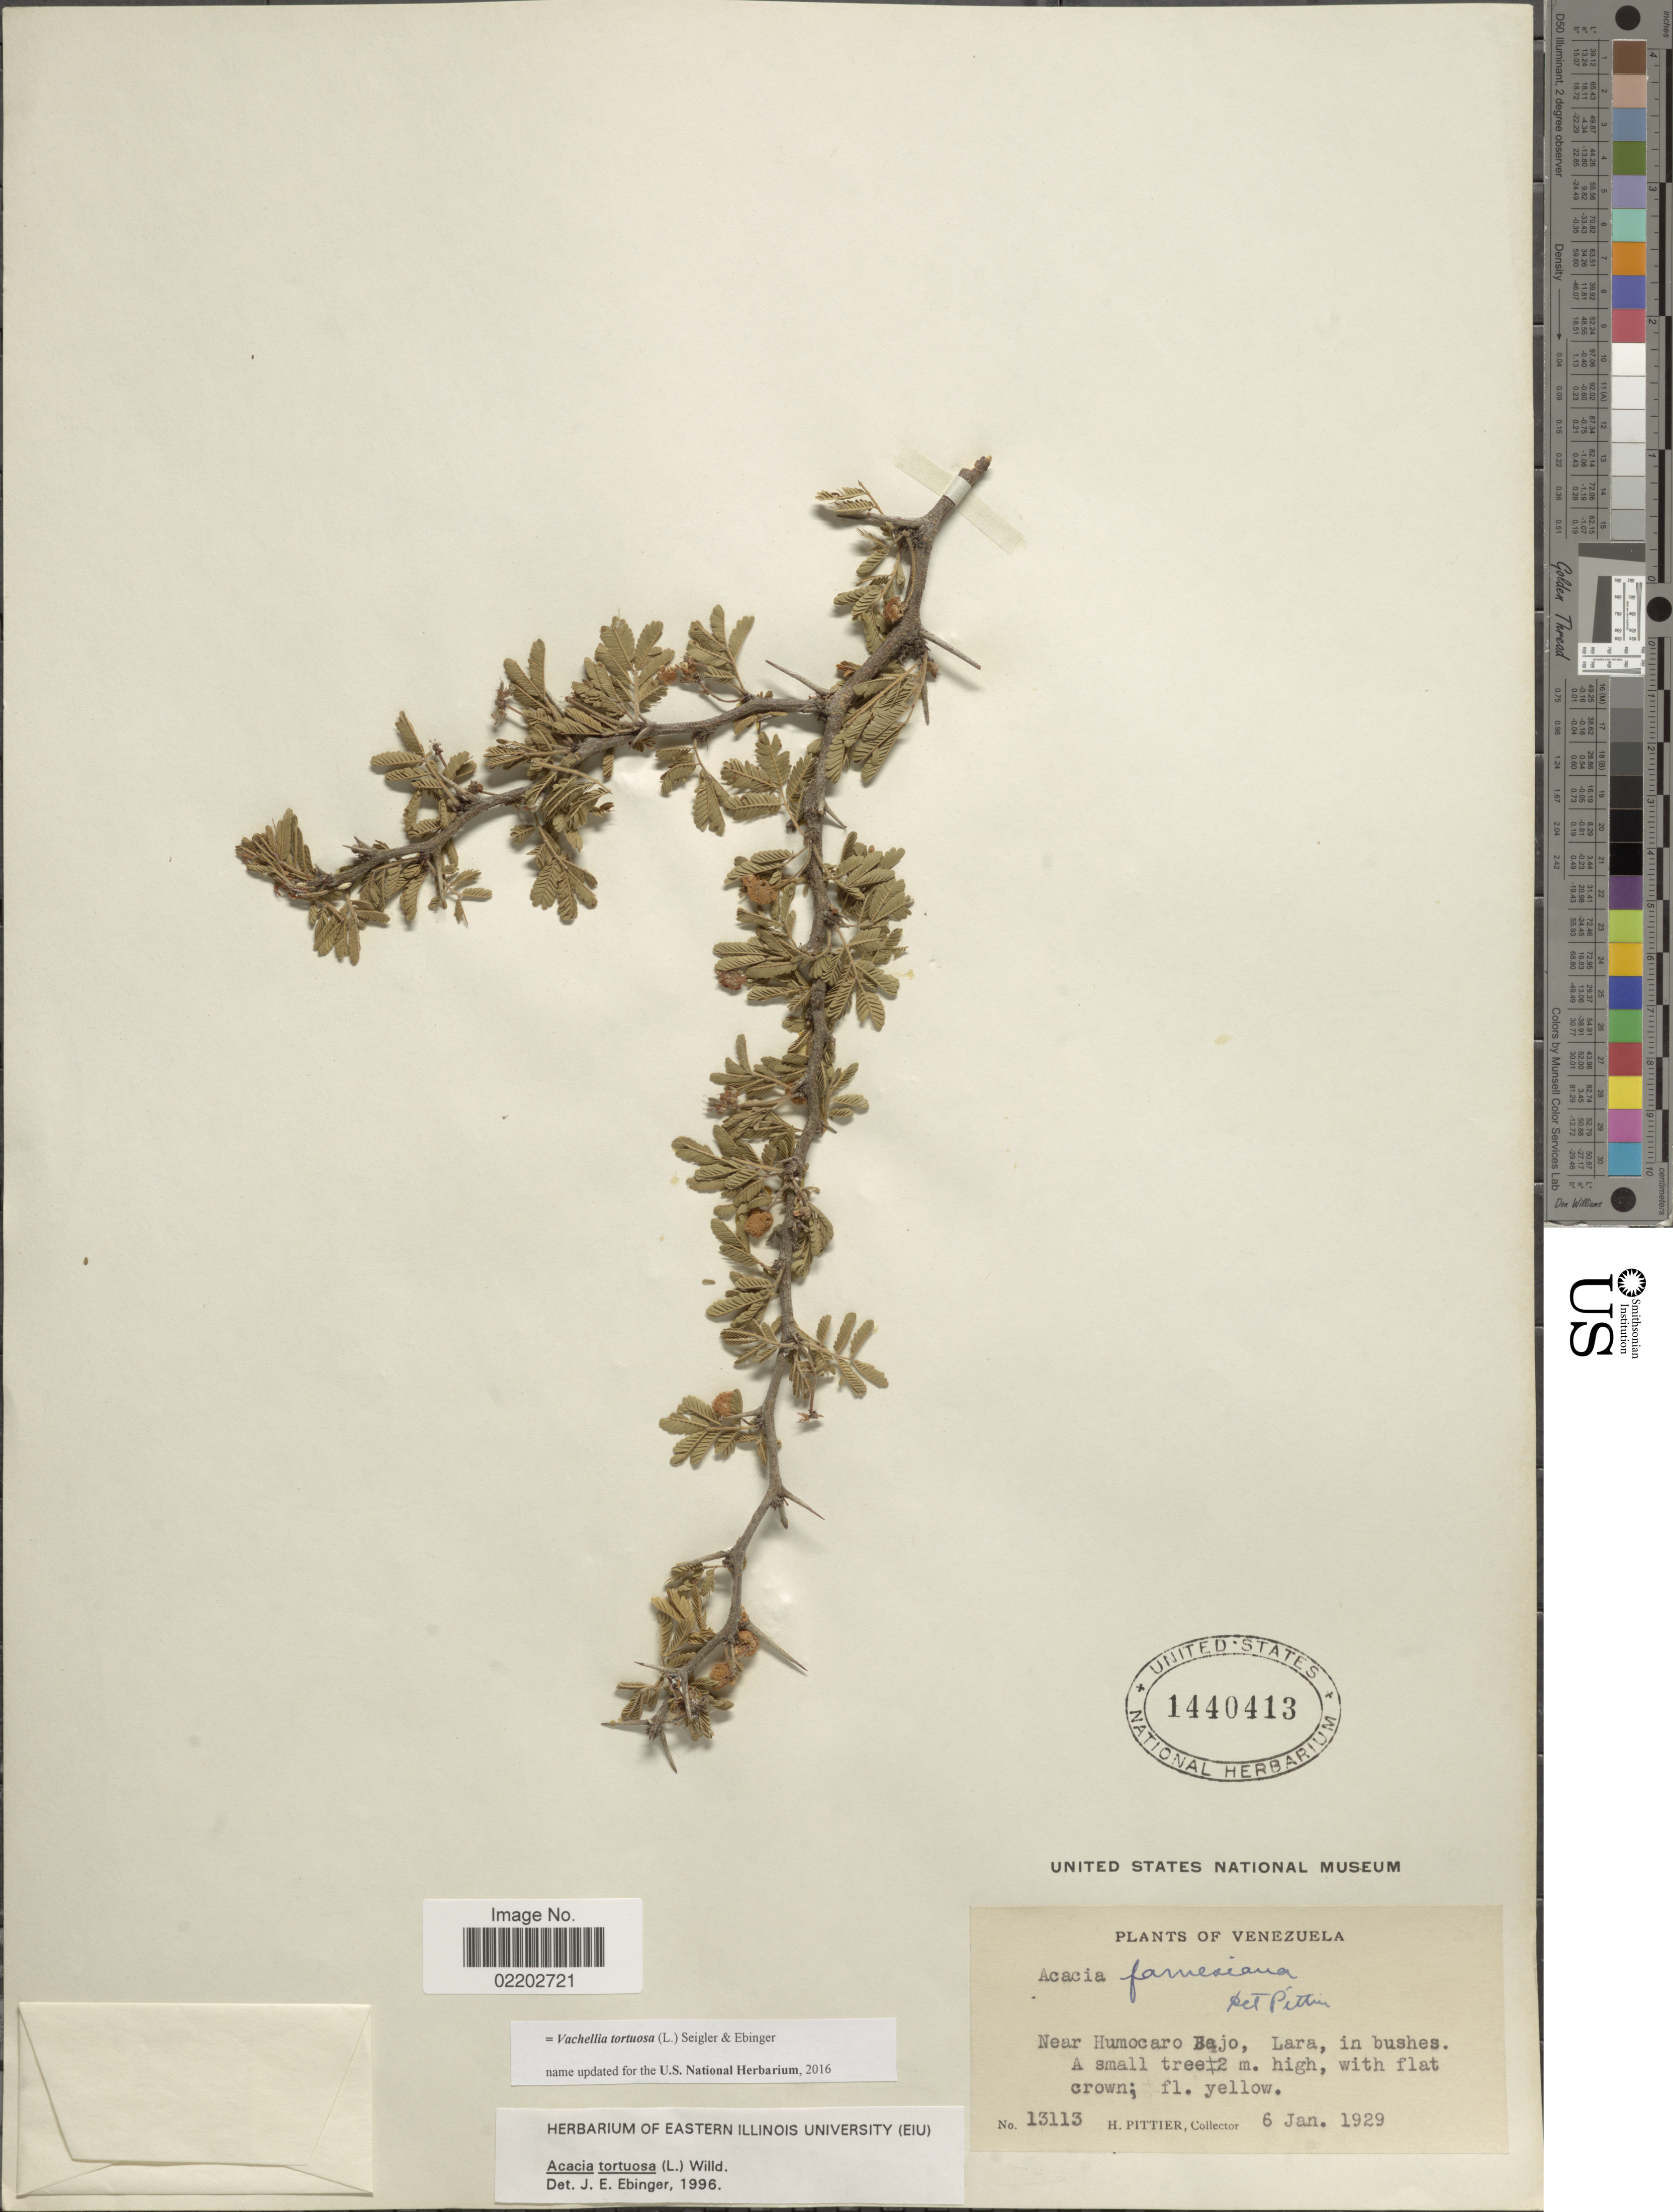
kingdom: Plantae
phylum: Tracheophyta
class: Magnoliopsida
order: Fabales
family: Fabaceae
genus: Vachellia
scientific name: Vachellia tortuosa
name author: (L.) Seigler & Ebinger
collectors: H. F. Pittier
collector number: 13113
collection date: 1929-01-06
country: Venezuela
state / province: Lara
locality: Near Humocaro Bajo, in bushes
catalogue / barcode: US 1440413